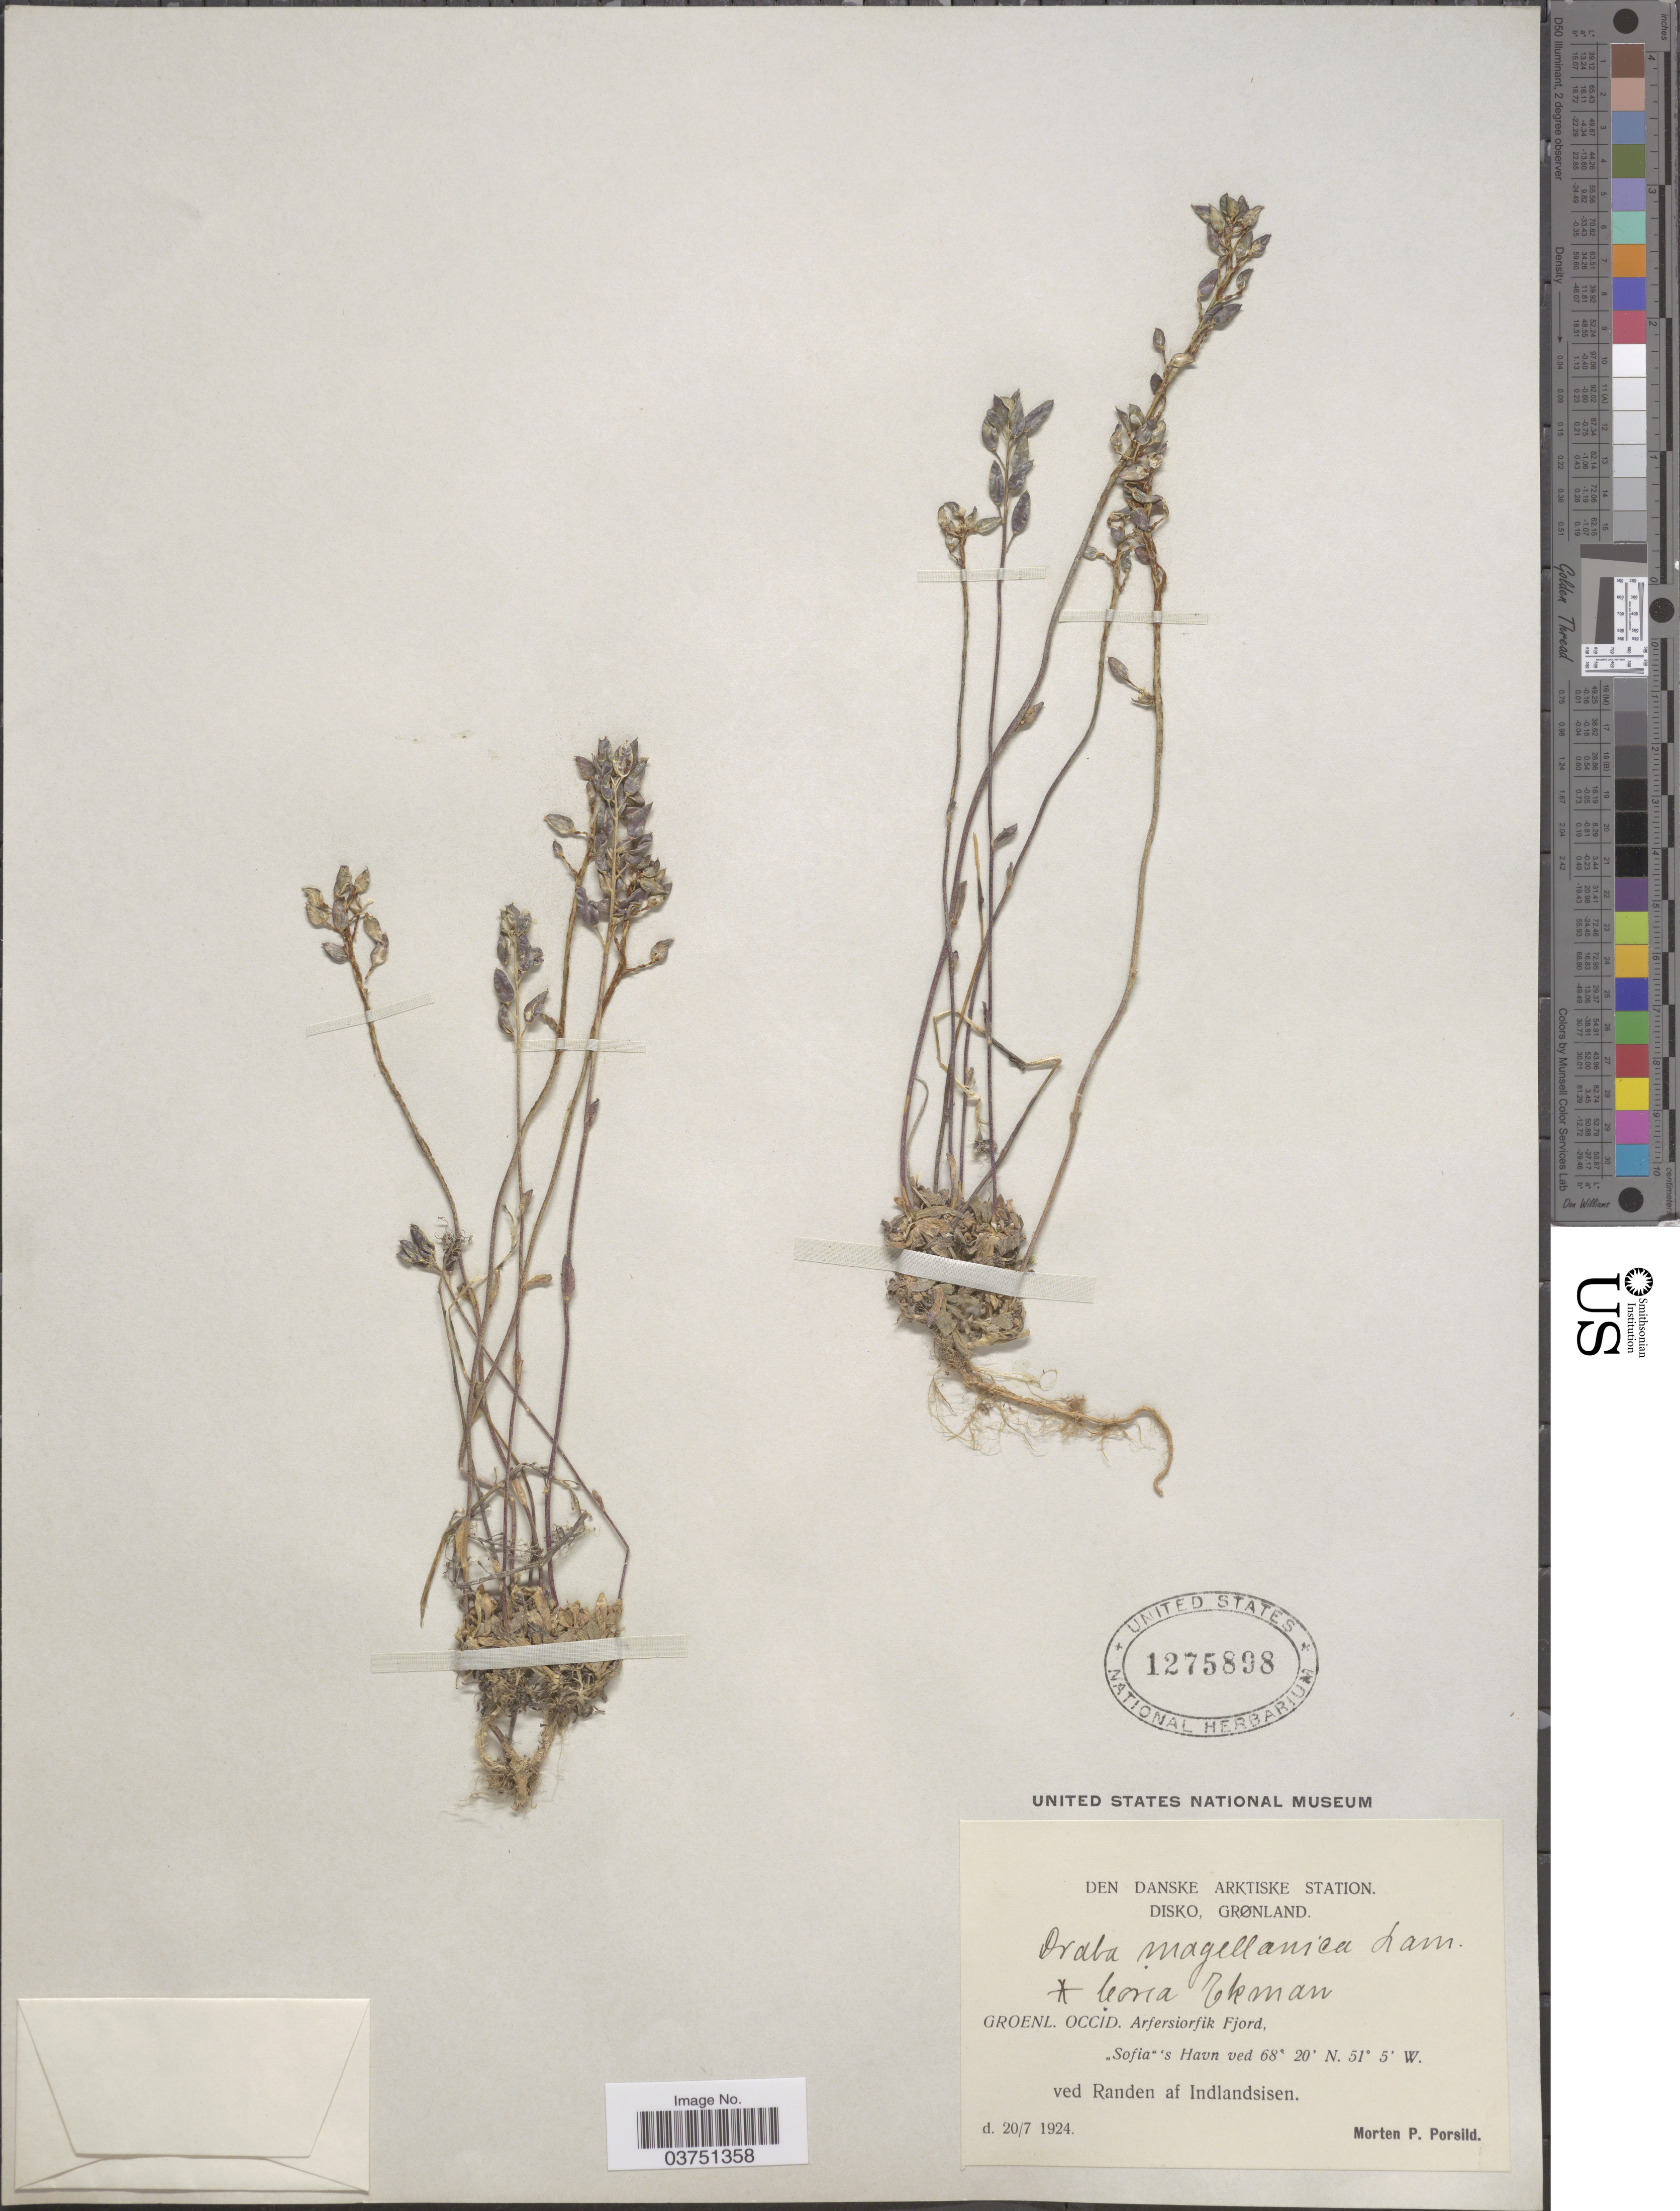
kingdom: Plantae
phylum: Tracheophyta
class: Magnoliopsida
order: Brassicales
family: Brassicaceae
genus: Draba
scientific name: Draba glabella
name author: Pursh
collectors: M. P. Porsild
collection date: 1924-07-20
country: Greenland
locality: Den Danske Arktiske Station. Disko Grønland. Groenl. Occid. Arfersiorfik Fjord, "Sofia" 's Havn ved Randen af Indlandsisen.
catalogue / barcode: US 1275898